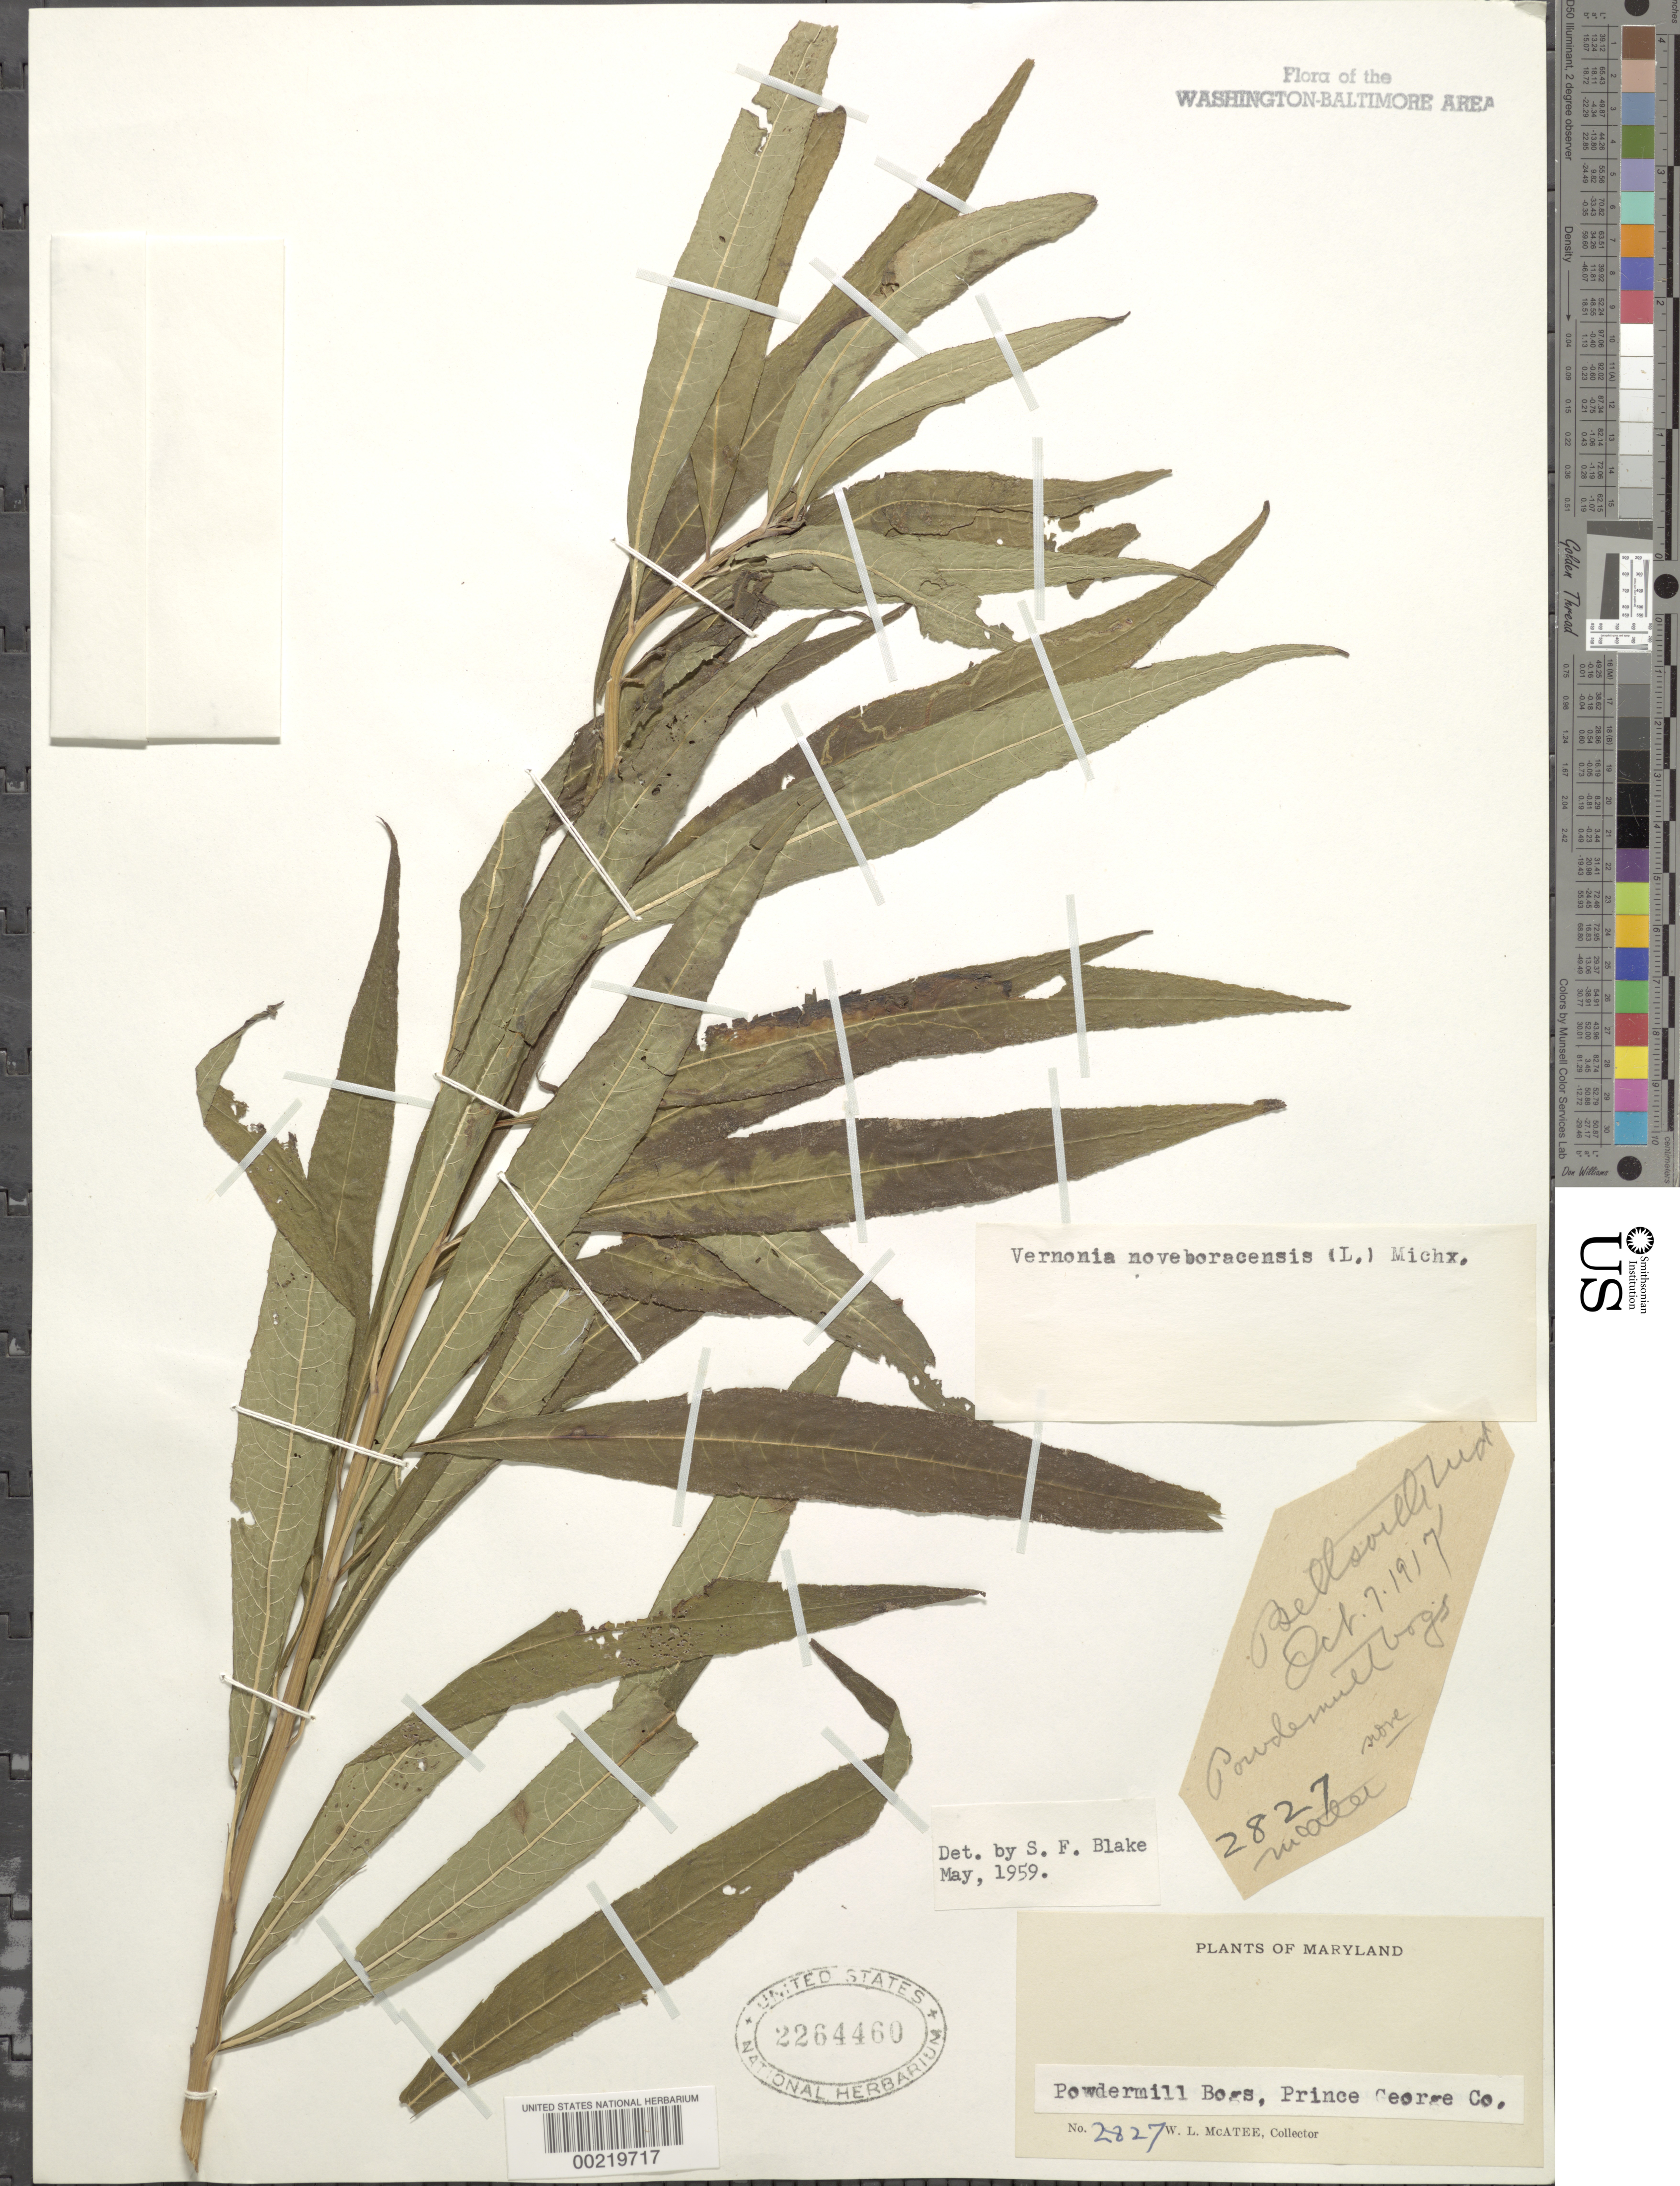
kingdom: Plantae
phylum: Tracheophyta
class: Magnoliopsida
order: Asterales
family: Asteraceae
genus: Vernonia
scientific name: Vernonia noveboracensis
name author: (L.) Michx.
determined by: Blake, Sydney F.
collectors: W. McAtee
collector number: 2827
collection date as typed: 07 Oct 1917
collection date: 1917-10-07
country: United States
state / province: Maryland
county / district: Prince George's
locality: Powdermill Bogs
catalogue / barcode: US 2264460